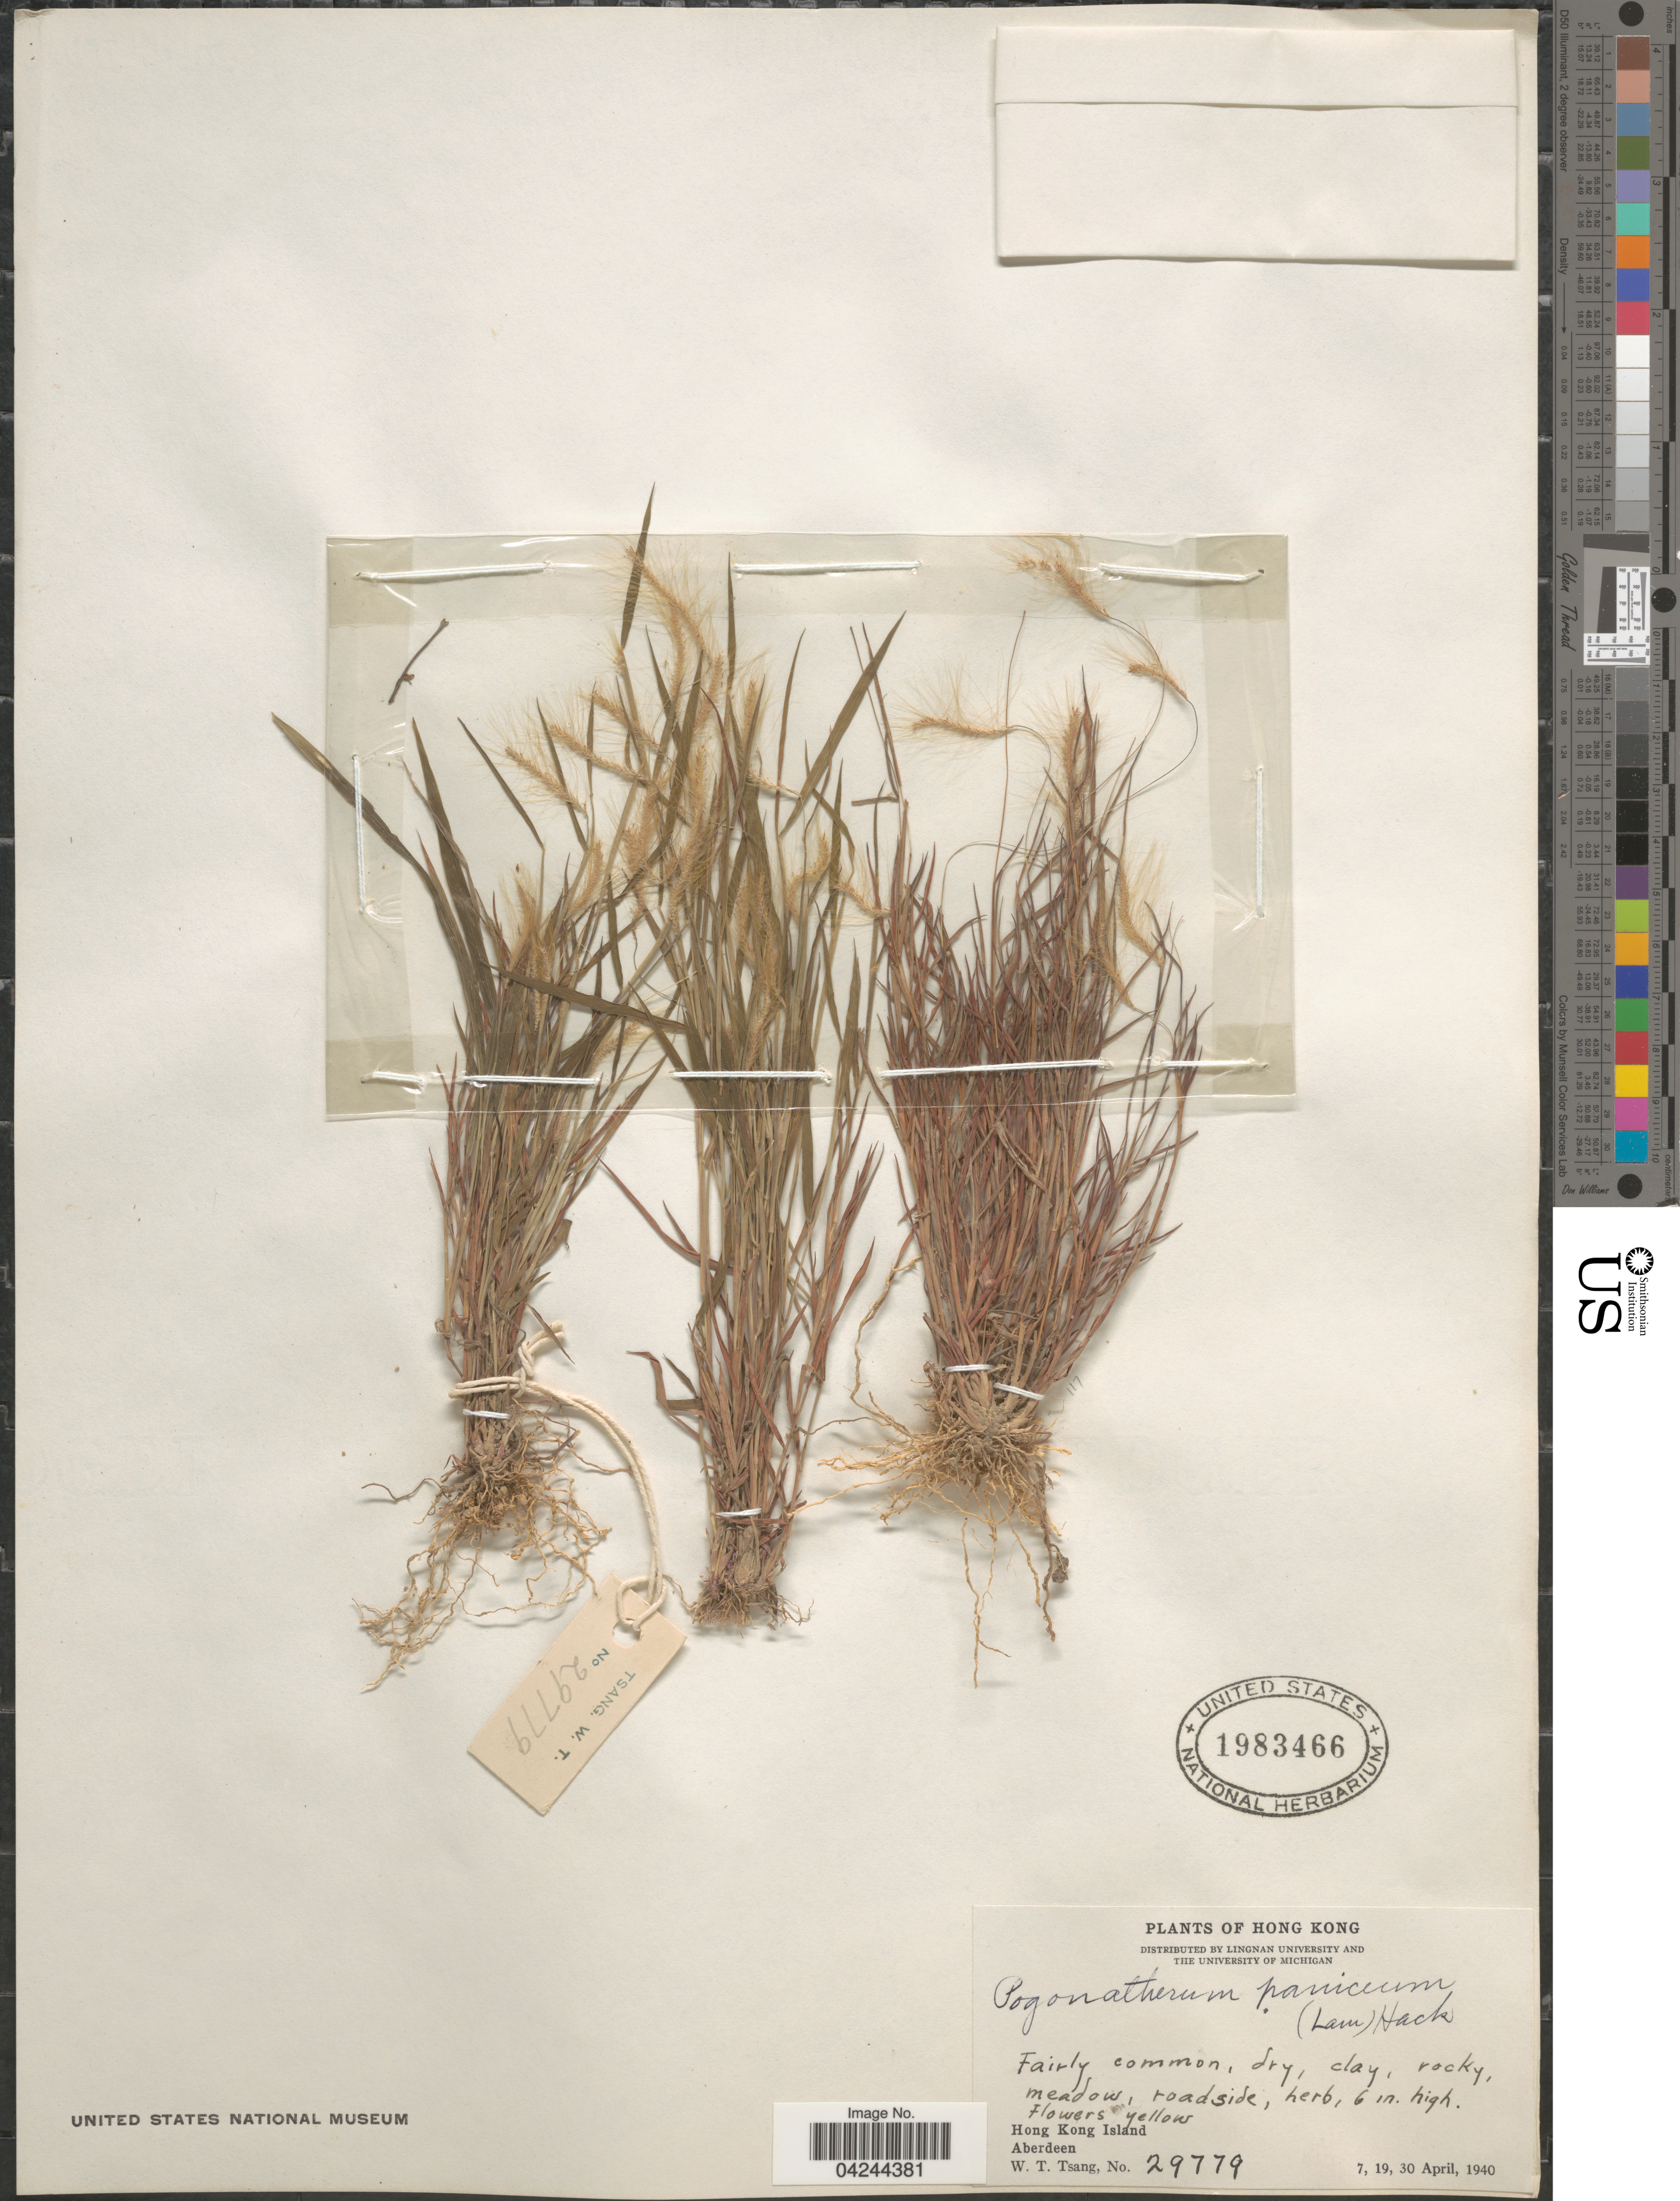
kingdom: Plantae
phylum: Tracheophyta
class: Liliopsida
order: Poales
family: Poaceae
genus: Pogonatherum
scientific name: Pogonatherum crinitum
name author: (Thunb.) Kunth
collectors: W. T. Tsang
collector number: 29779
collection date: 1940-04-07/1940-04-30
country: China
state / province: Hong Kong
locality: Hong Kong Island. Aberdeen.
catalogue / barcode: US 1983466